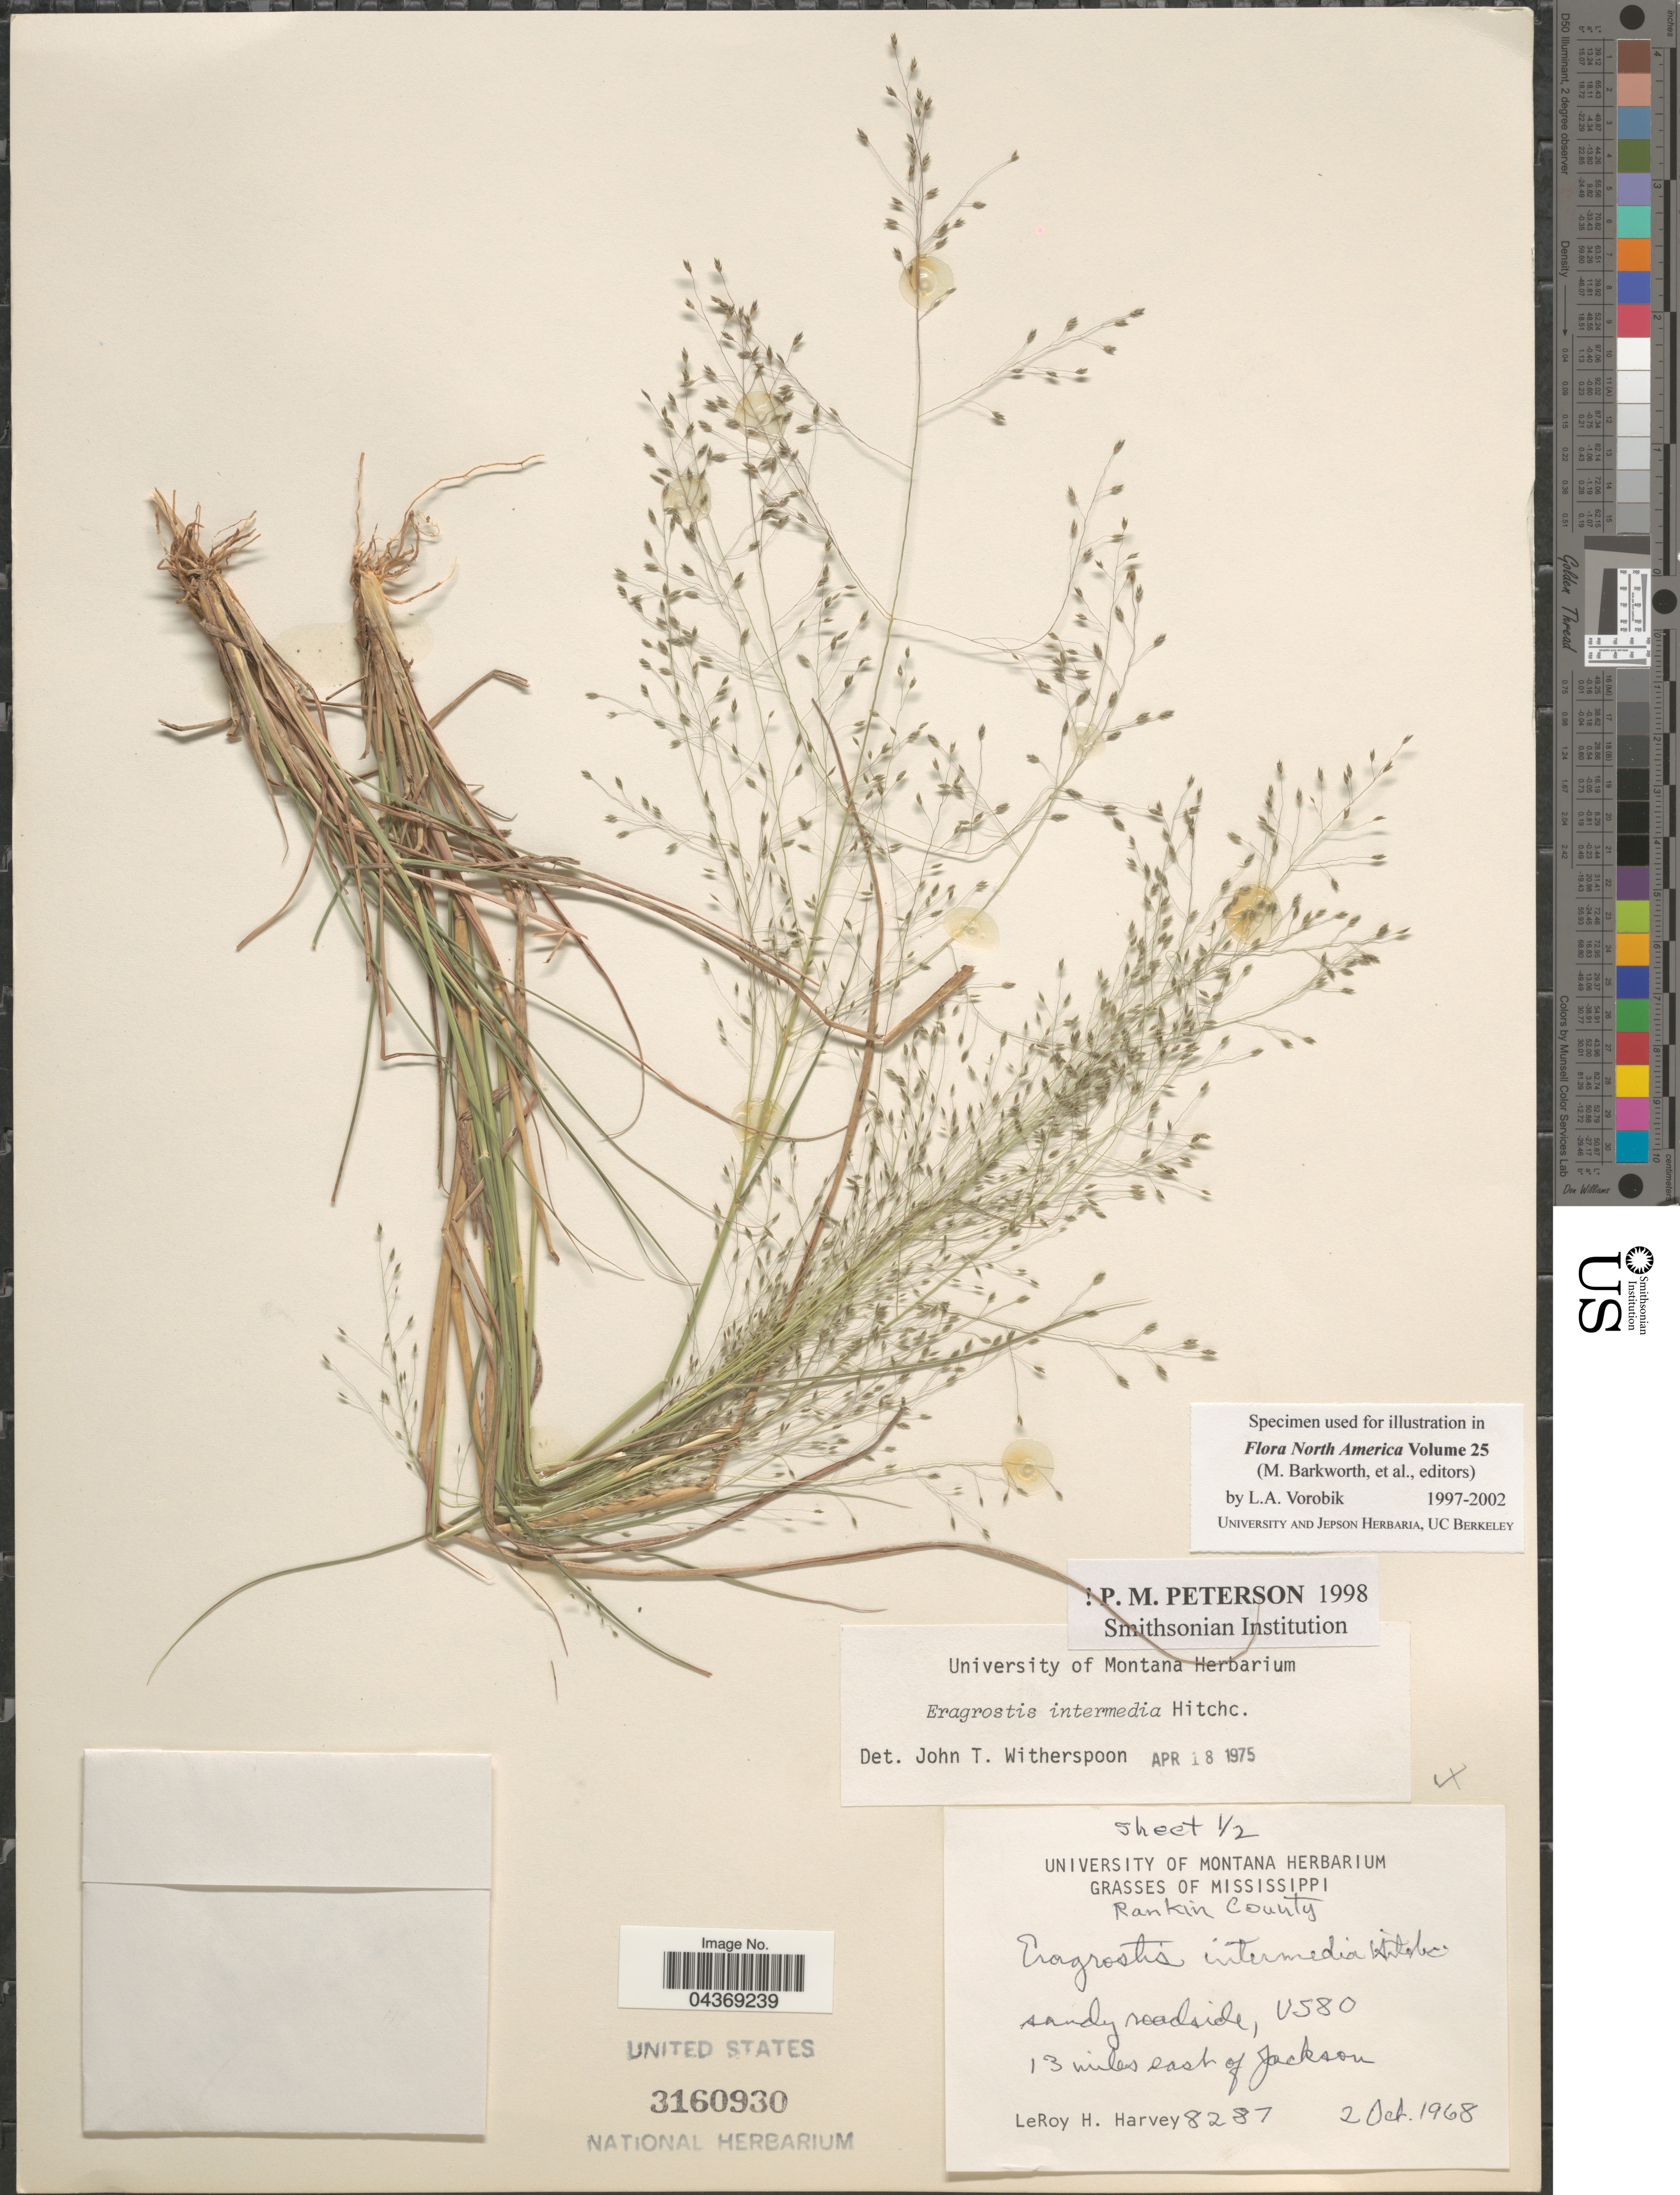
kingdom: Plantae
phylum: Tracheophyta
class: Liliopsida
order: Poales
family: Poaceae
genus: Eragrostis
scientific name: Eragrostis intermedia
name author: Hitchc.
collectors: L. H. Harvey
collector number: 8287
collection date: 1968-10-02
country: United States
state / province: Mississippi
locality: Rankin County. US 80. 13 miles east of Jackson.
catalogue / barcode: US 3160930